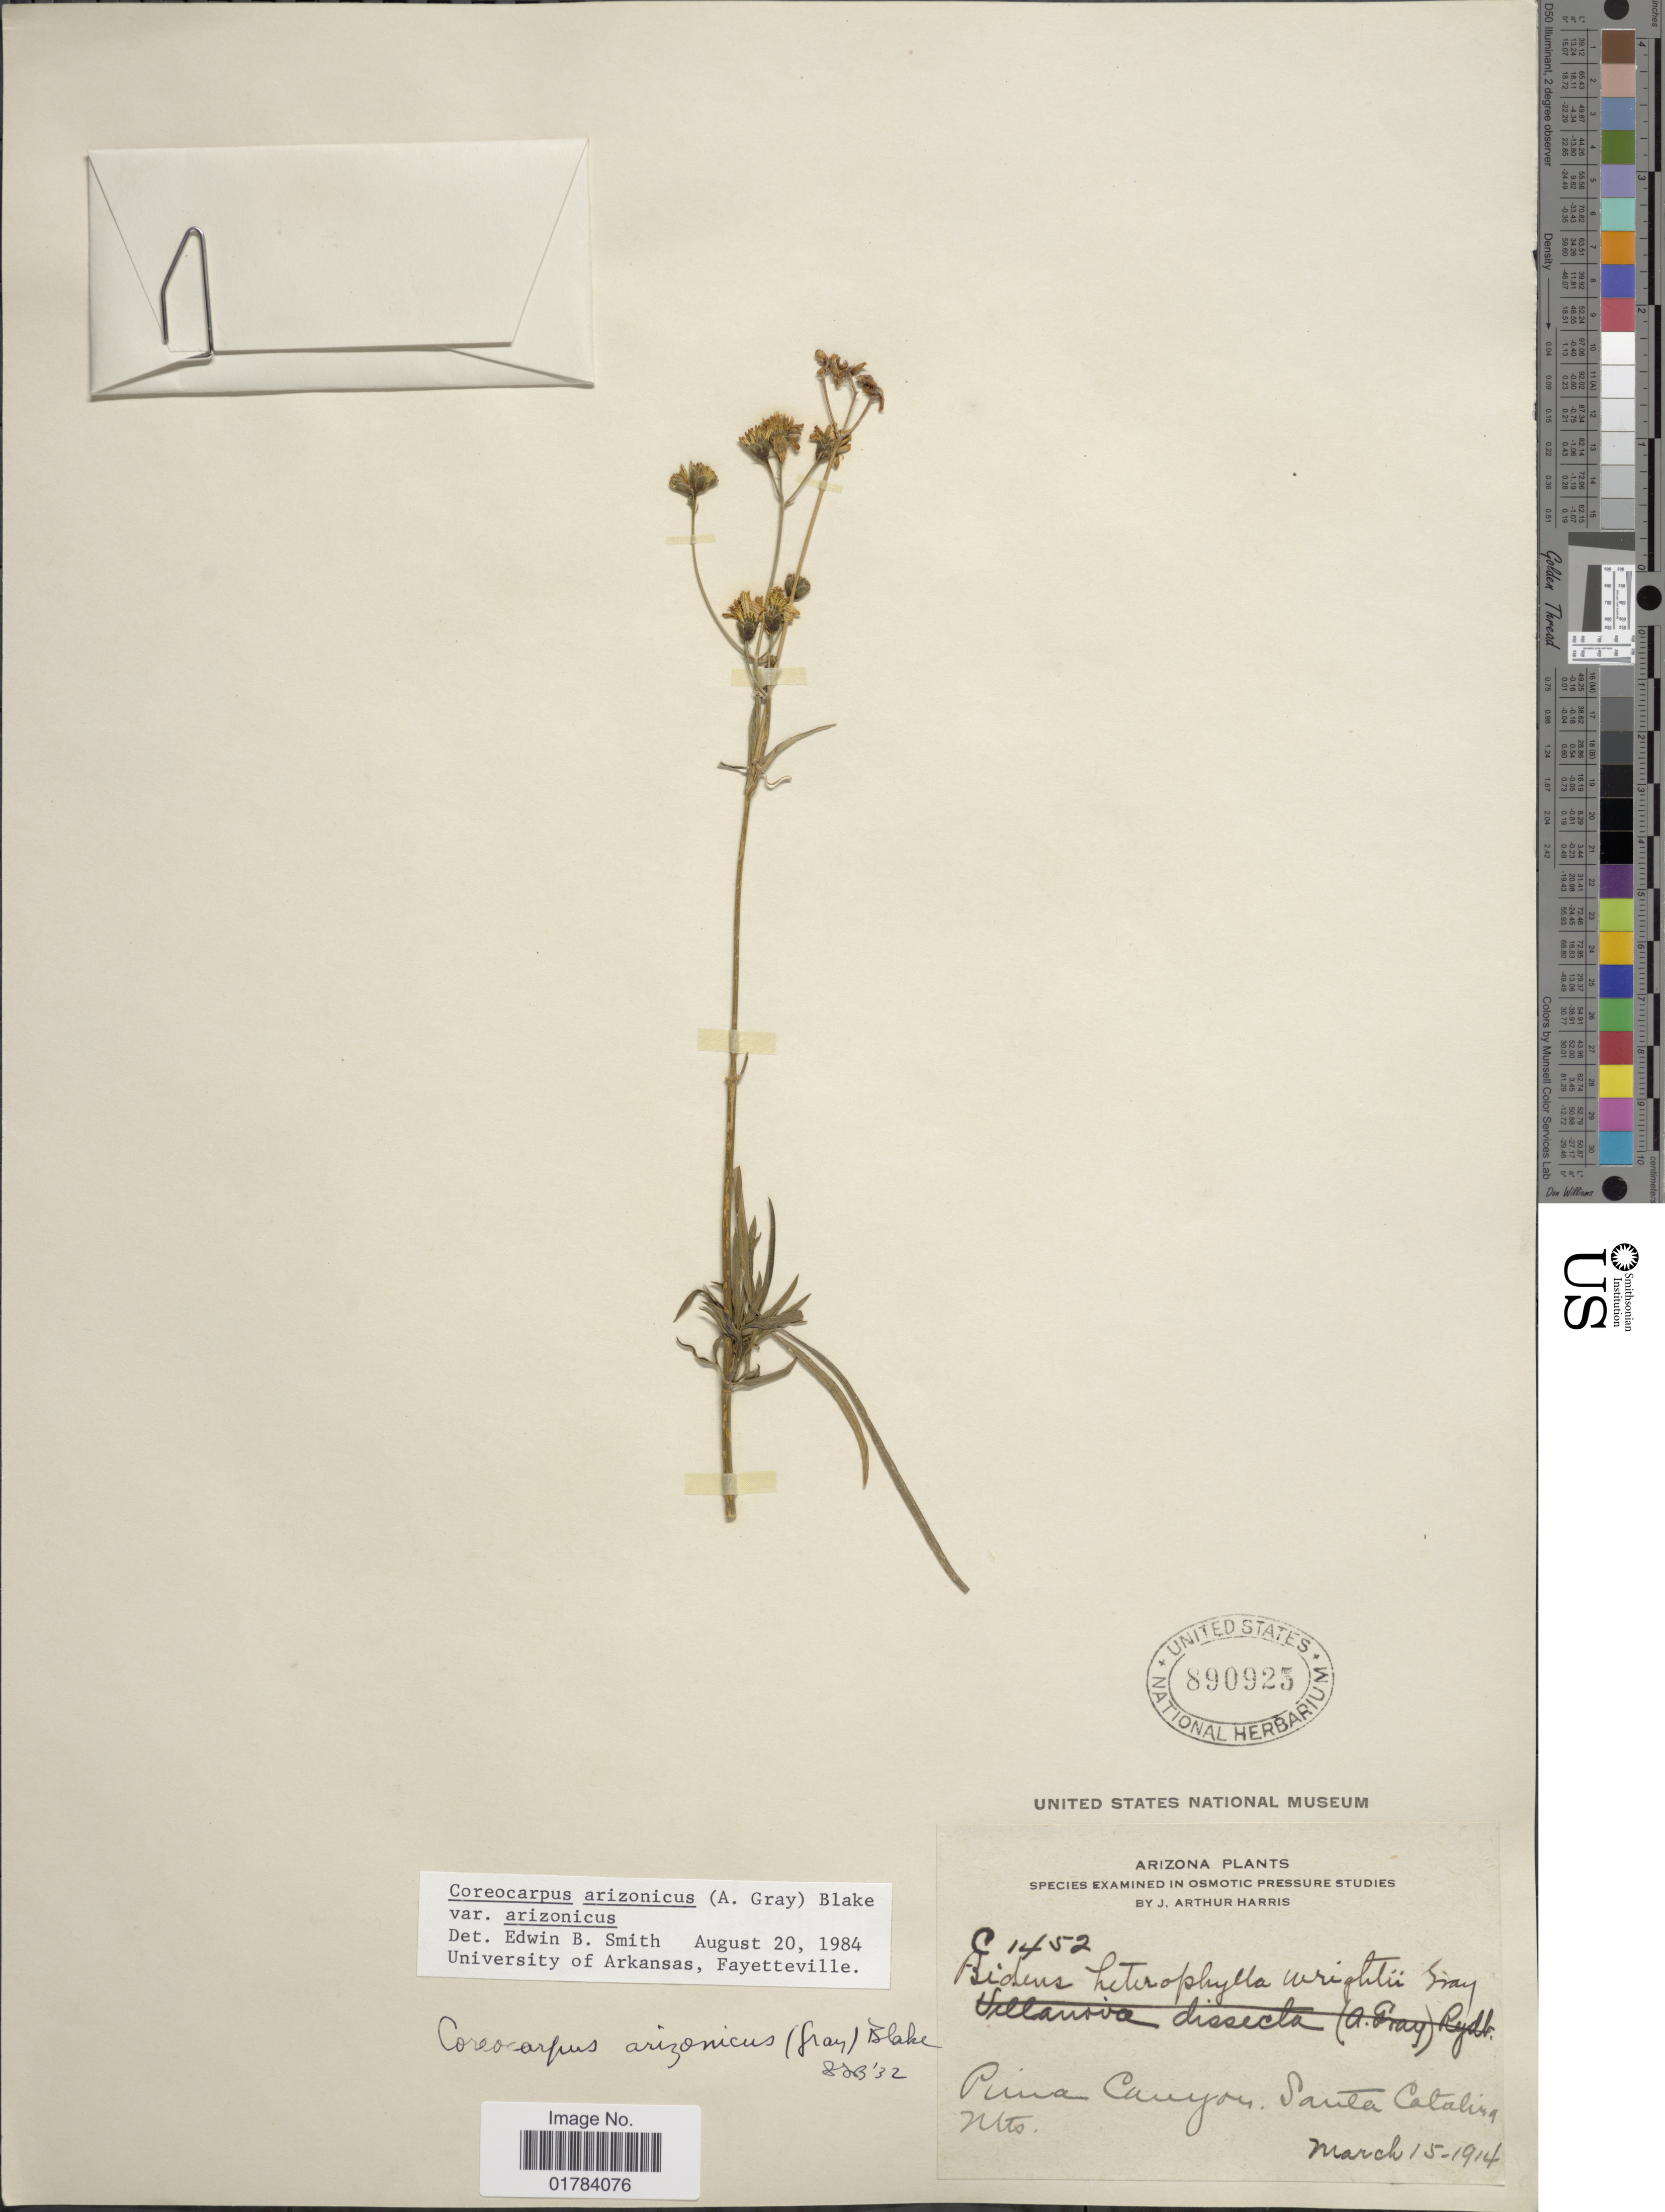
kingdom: Plantae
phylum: Tracheophyta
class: Magnoliopsida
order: Asterales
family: Asteraceae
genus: Coreocarpus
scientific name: Coreocarpus arizonicus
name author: (A. Gray) S.F. Blake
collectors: J. A. Harris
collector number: C1452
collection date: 1914-03-15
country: United States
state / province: Arizona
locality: Pima Canyon, Santa Catalina Mts.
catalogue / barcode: US 890925